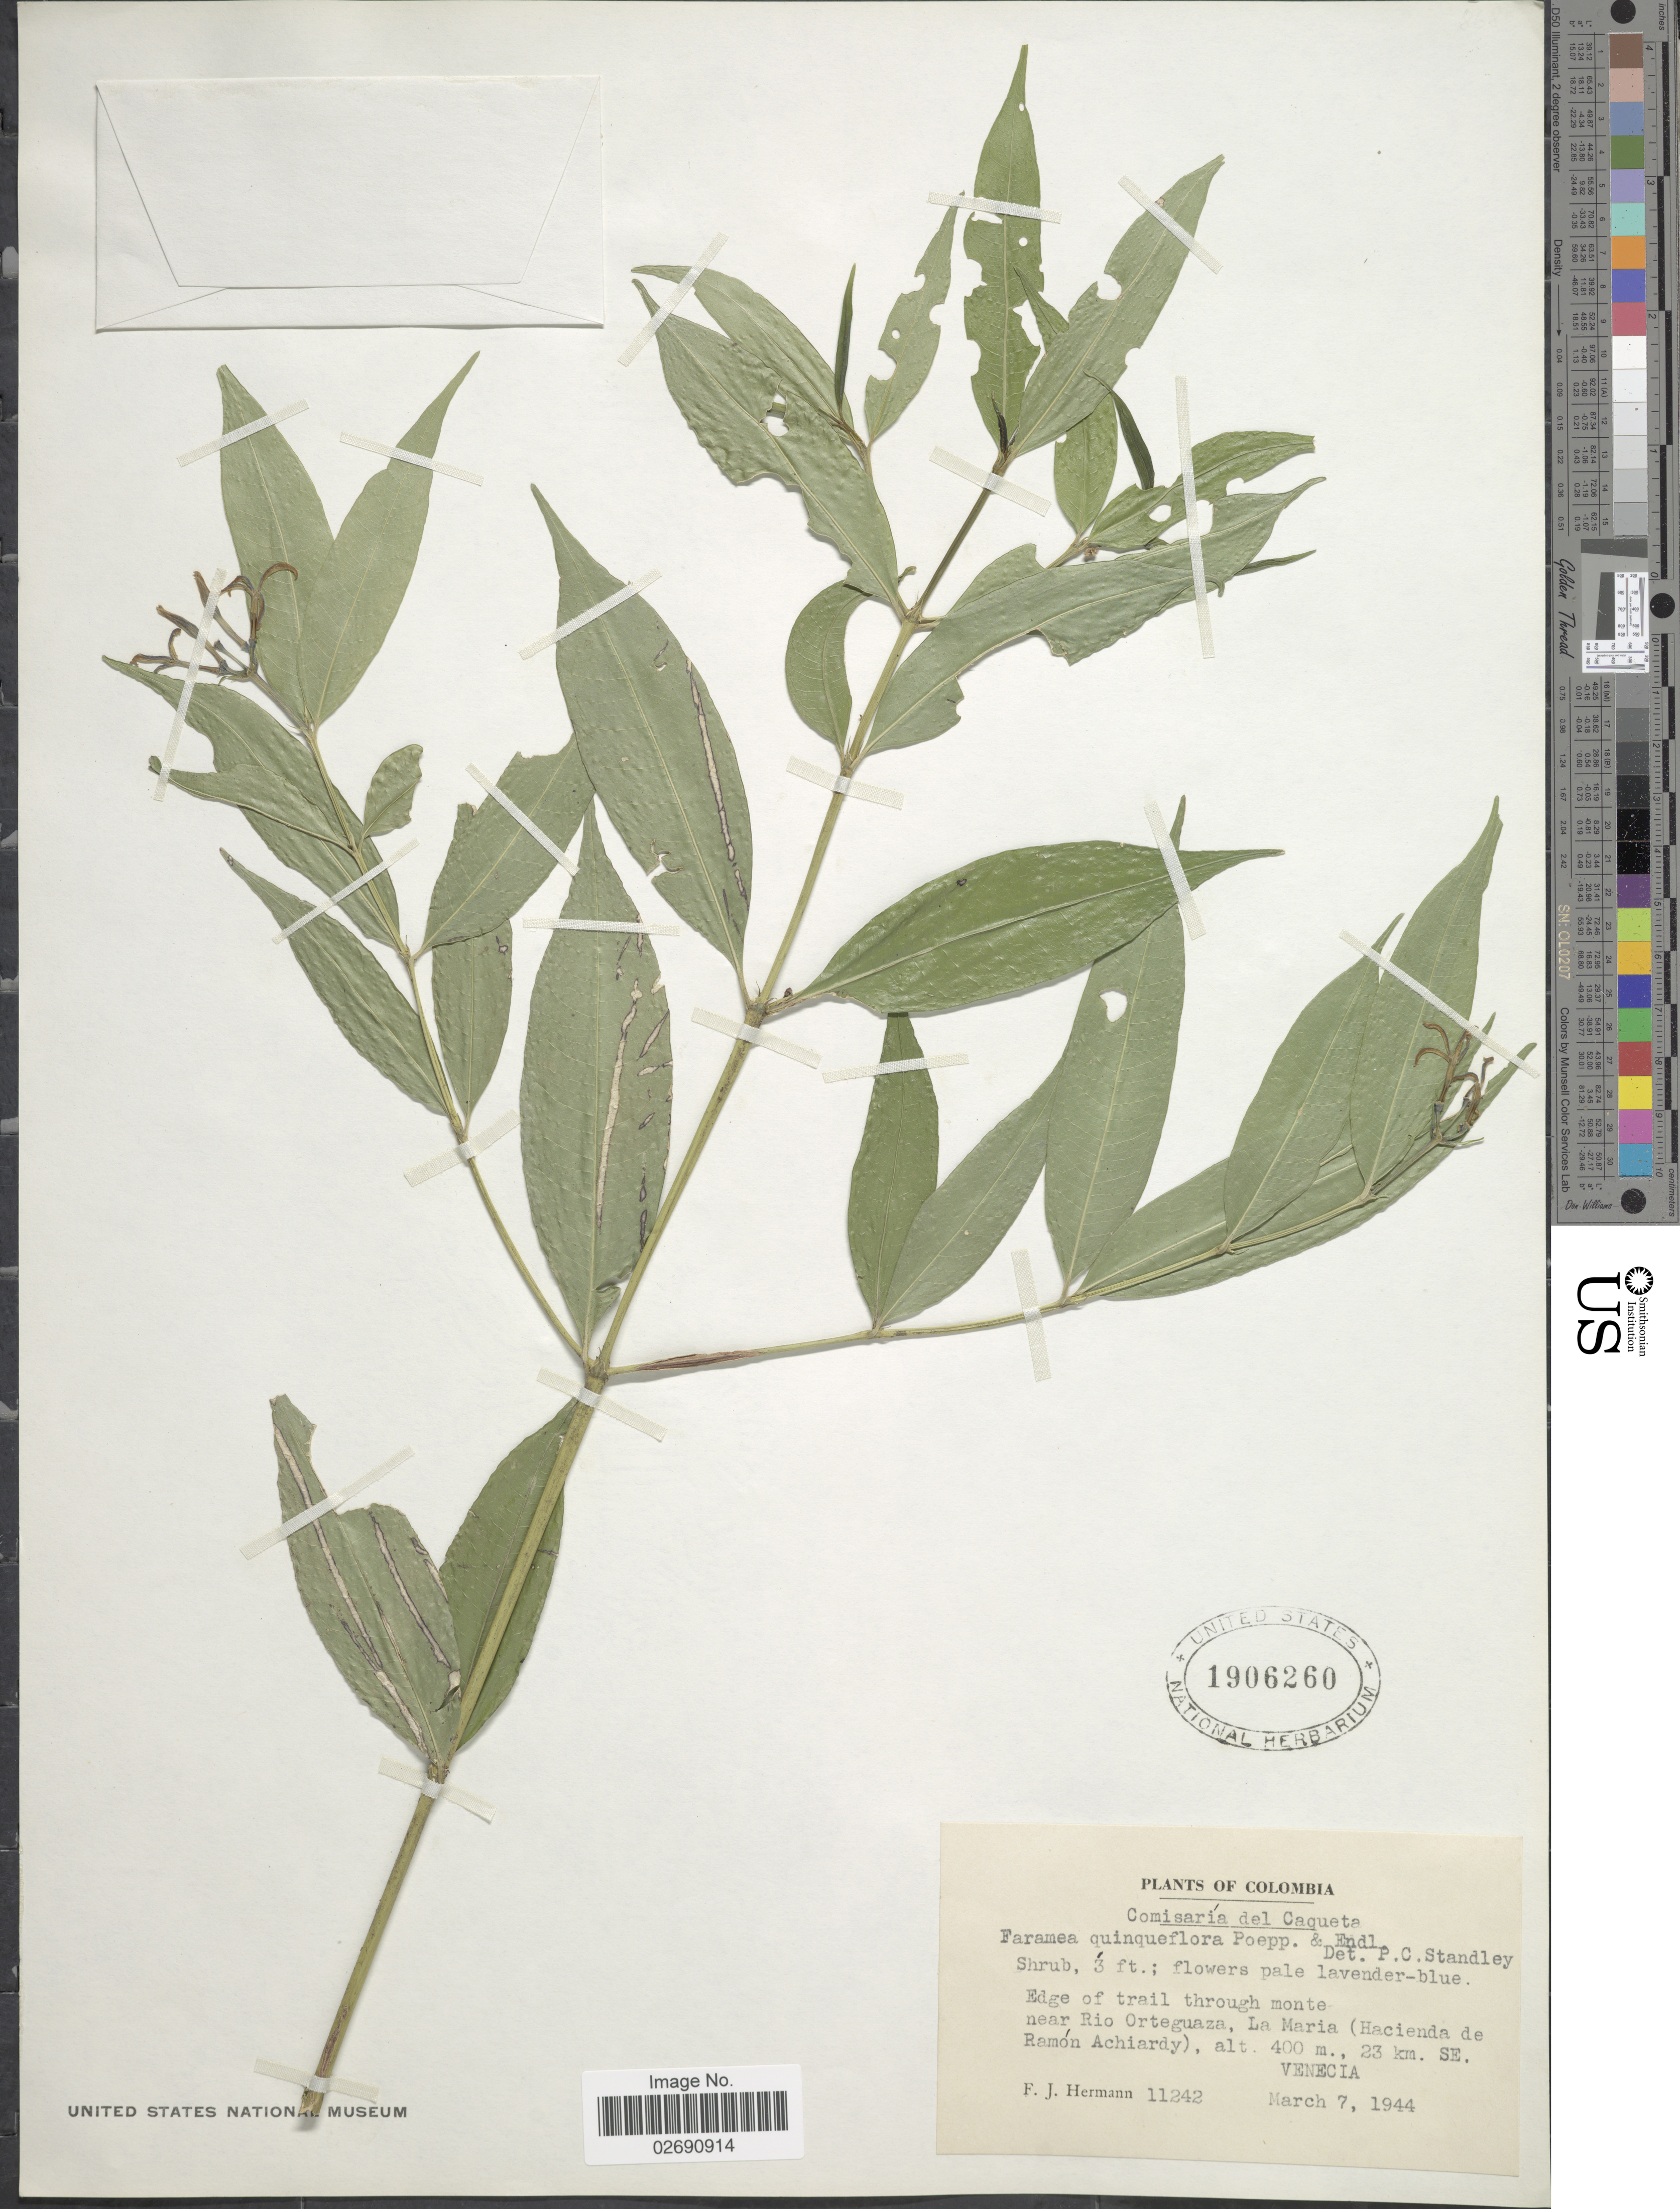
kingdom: Plantae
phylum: Tracheophyta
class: Magnoliopsida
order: Gentianales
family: Rubiaceae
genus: Faramea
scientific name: Faramea quinqueflora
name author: Poepp. & Endl.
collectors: F. J. Hermann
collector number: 11242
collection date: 1944-03-07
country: Colombia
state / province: Caquetá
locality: Edge of trail through monte near Rio Orteguaza, La Maria (Hacienda de Ramon Achiardy), 23 km. SE. Venecia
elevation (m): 400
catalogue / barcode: US 1906260